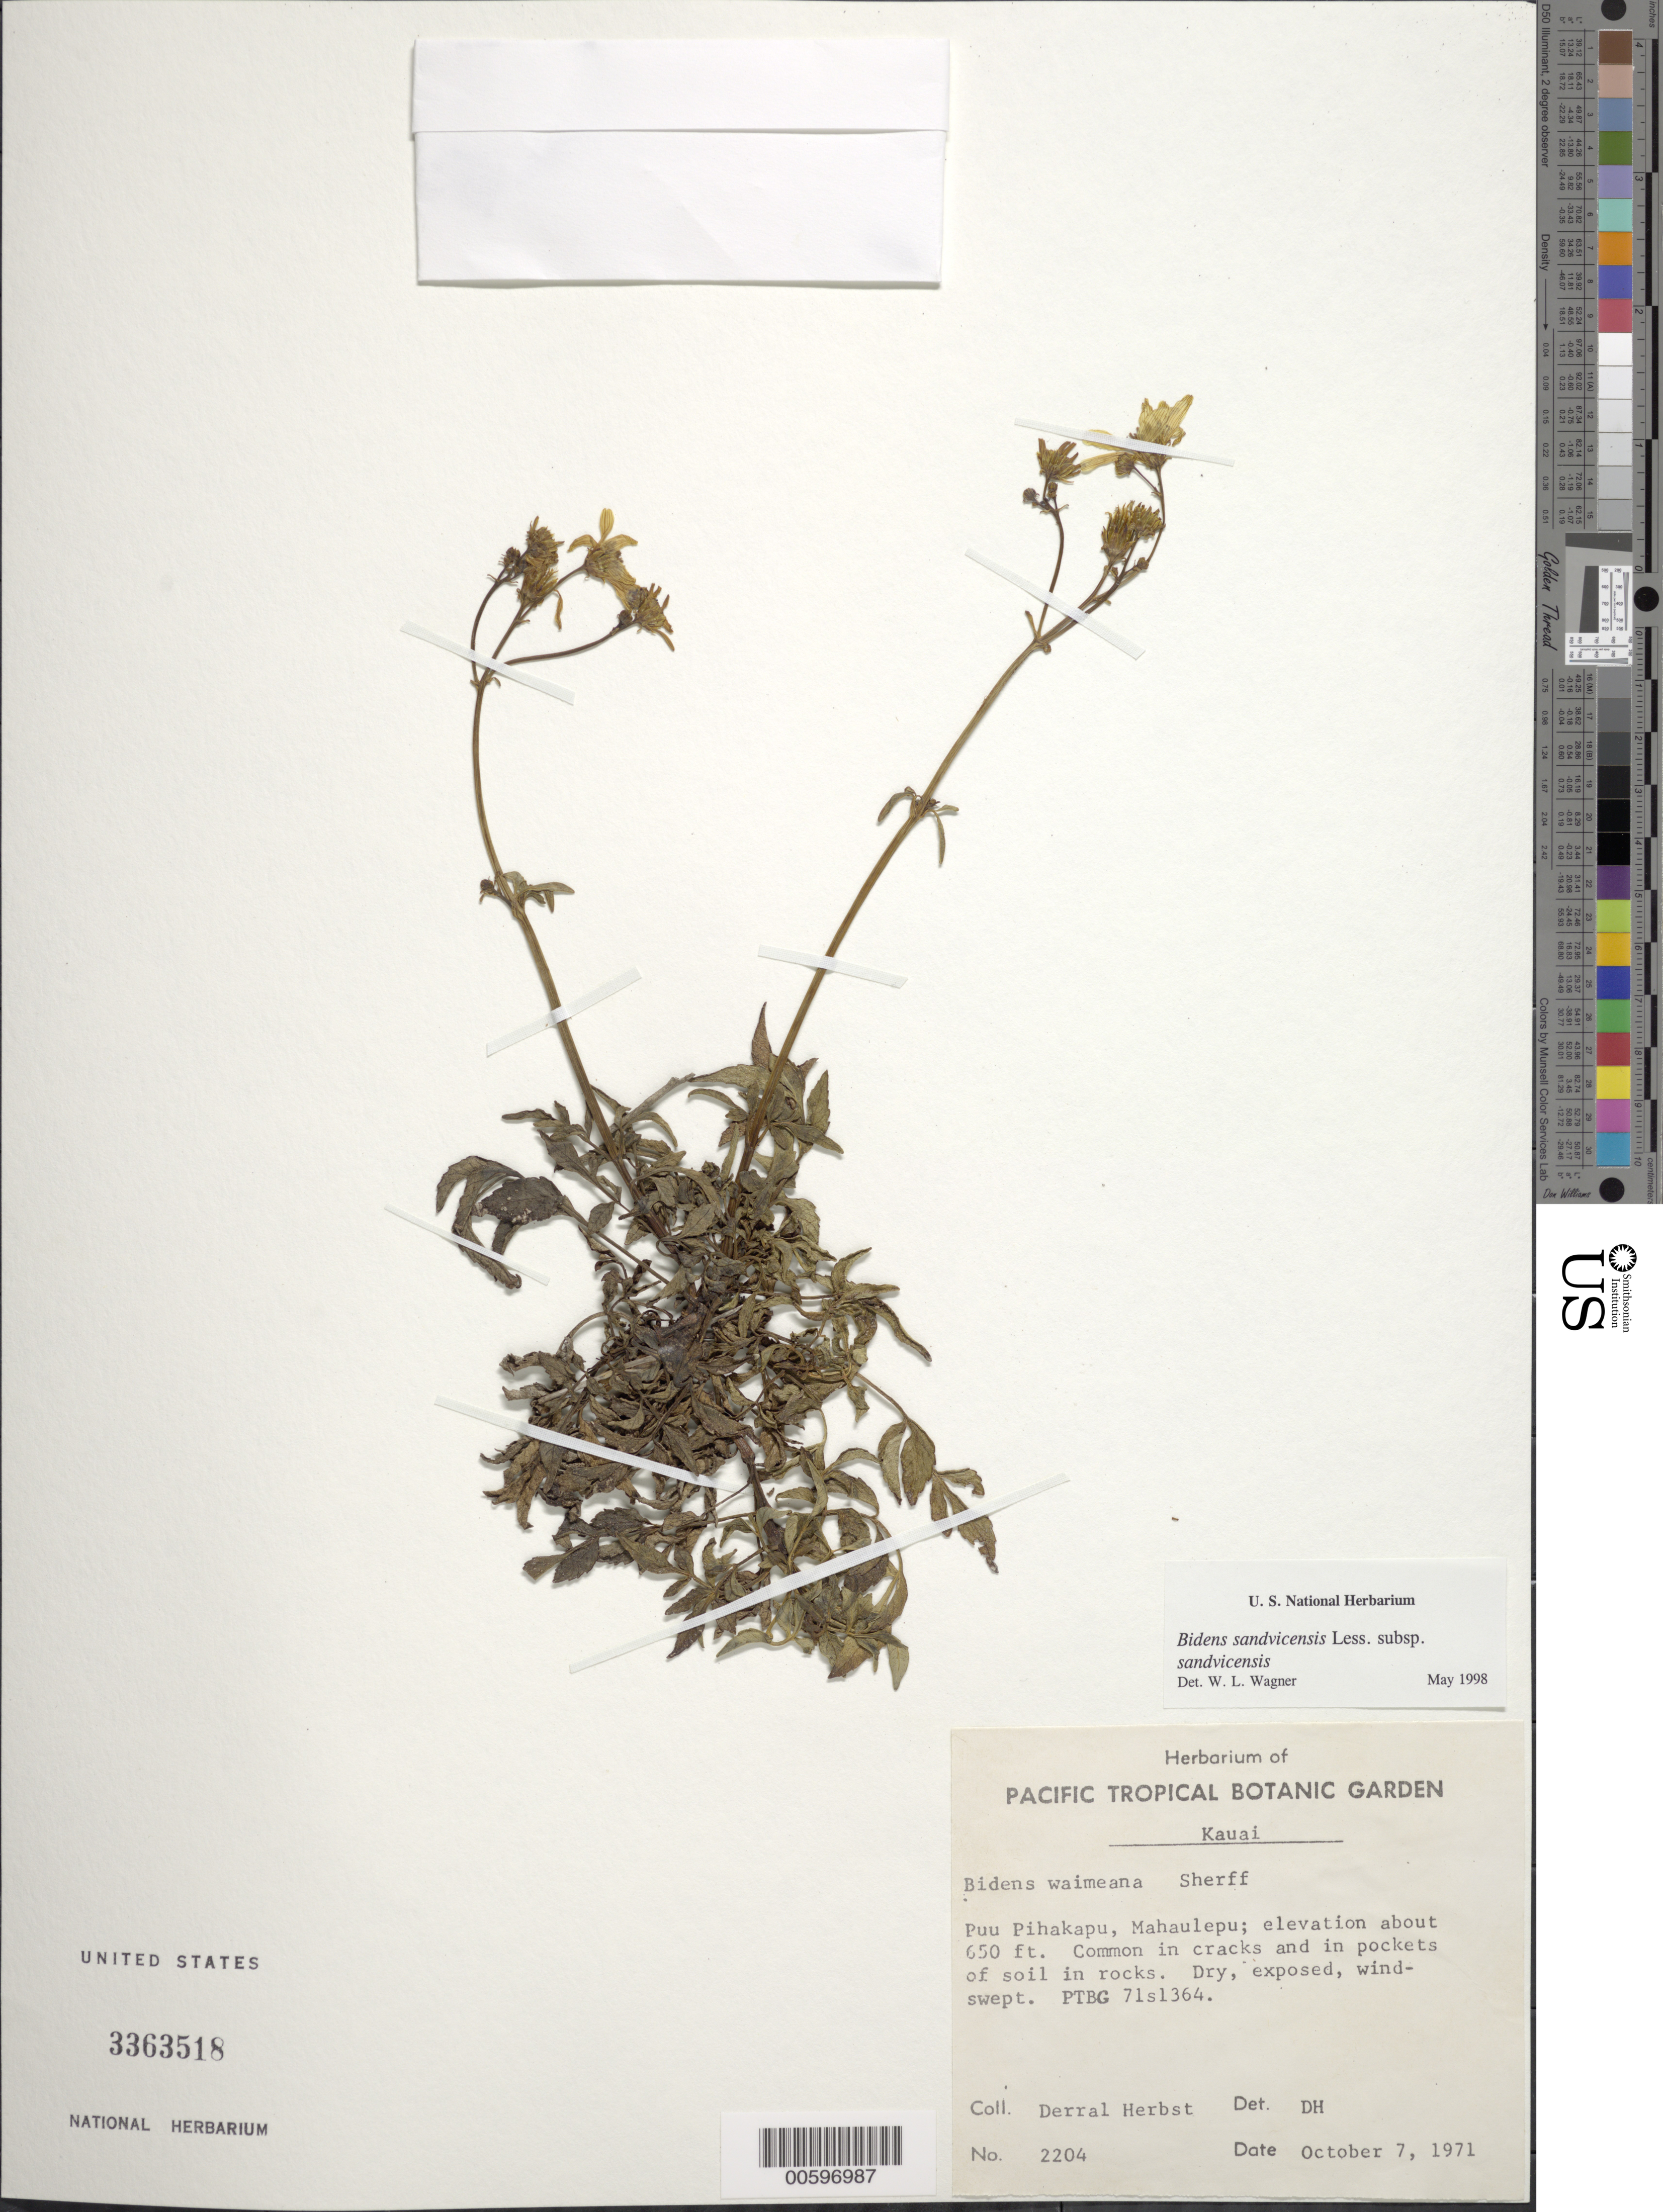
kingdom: Plantae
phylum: Tracheophyta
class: Magnoliopsida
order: Asterales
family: Asteraceae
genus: Bidens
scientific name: Bidens sandvicensis subsp. sandvicensis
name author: Less.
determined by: Wagner, W. L., (BOT), Smithsonian Institution - National Museum of Natural History (UNITED STATES)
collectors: D. R. Herbst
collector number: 2204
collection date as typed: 7 Oct 1971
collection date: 1971-10-07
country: United States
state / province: Hawaii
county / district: Kauai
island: Kaua'i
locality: Puu Pihakapu, Mahaulepu.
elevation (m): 198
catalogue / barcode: US 3363518